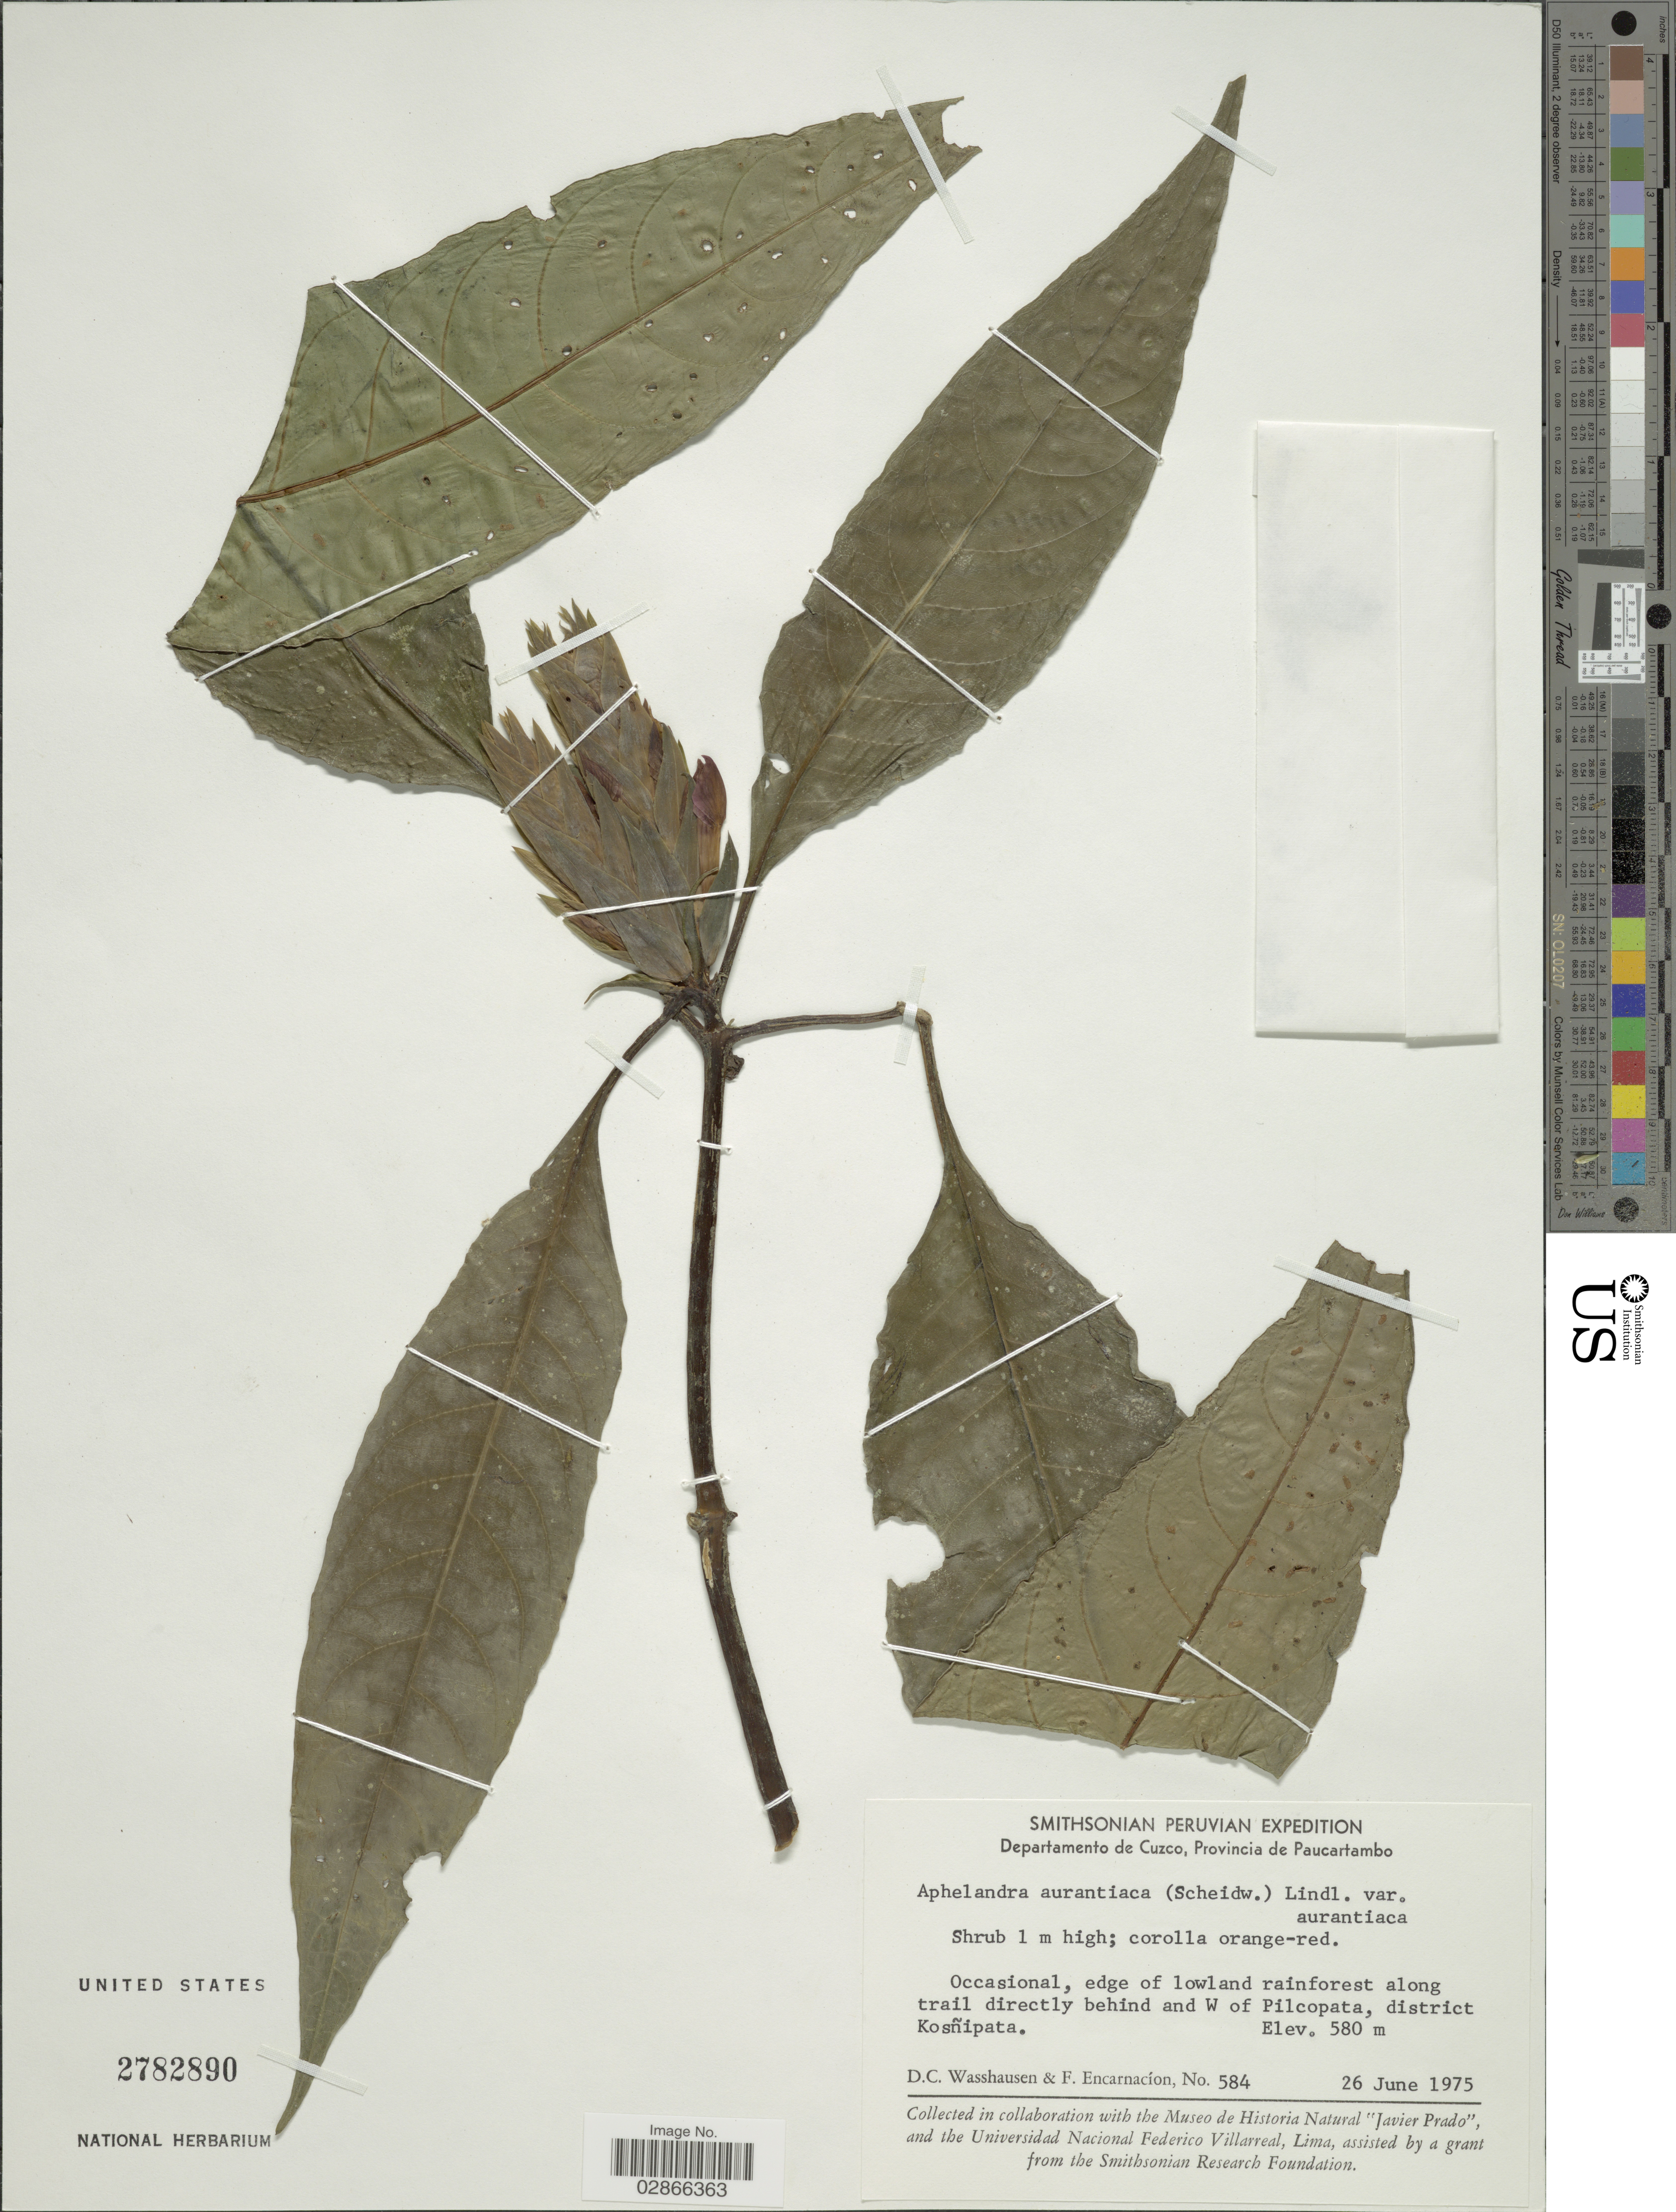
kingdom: Plantae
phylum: Tracheophyta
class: Magnoliopsida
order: Lamiales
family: Acanthaceae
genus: Aphelandra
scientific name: Aphelandra aurantiaca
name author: (Scheidw.) Lindl.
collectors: D. C. Wasshausen & F. Encarnación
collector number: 584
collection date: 1975-06-26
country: Peru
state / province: Cusco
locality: Departamento de Cuzco, Provincia de Paucartambo. Along trail directly behind and W of Pilcopata, district Kosñipata.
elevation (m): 580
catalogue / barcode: US 2782890